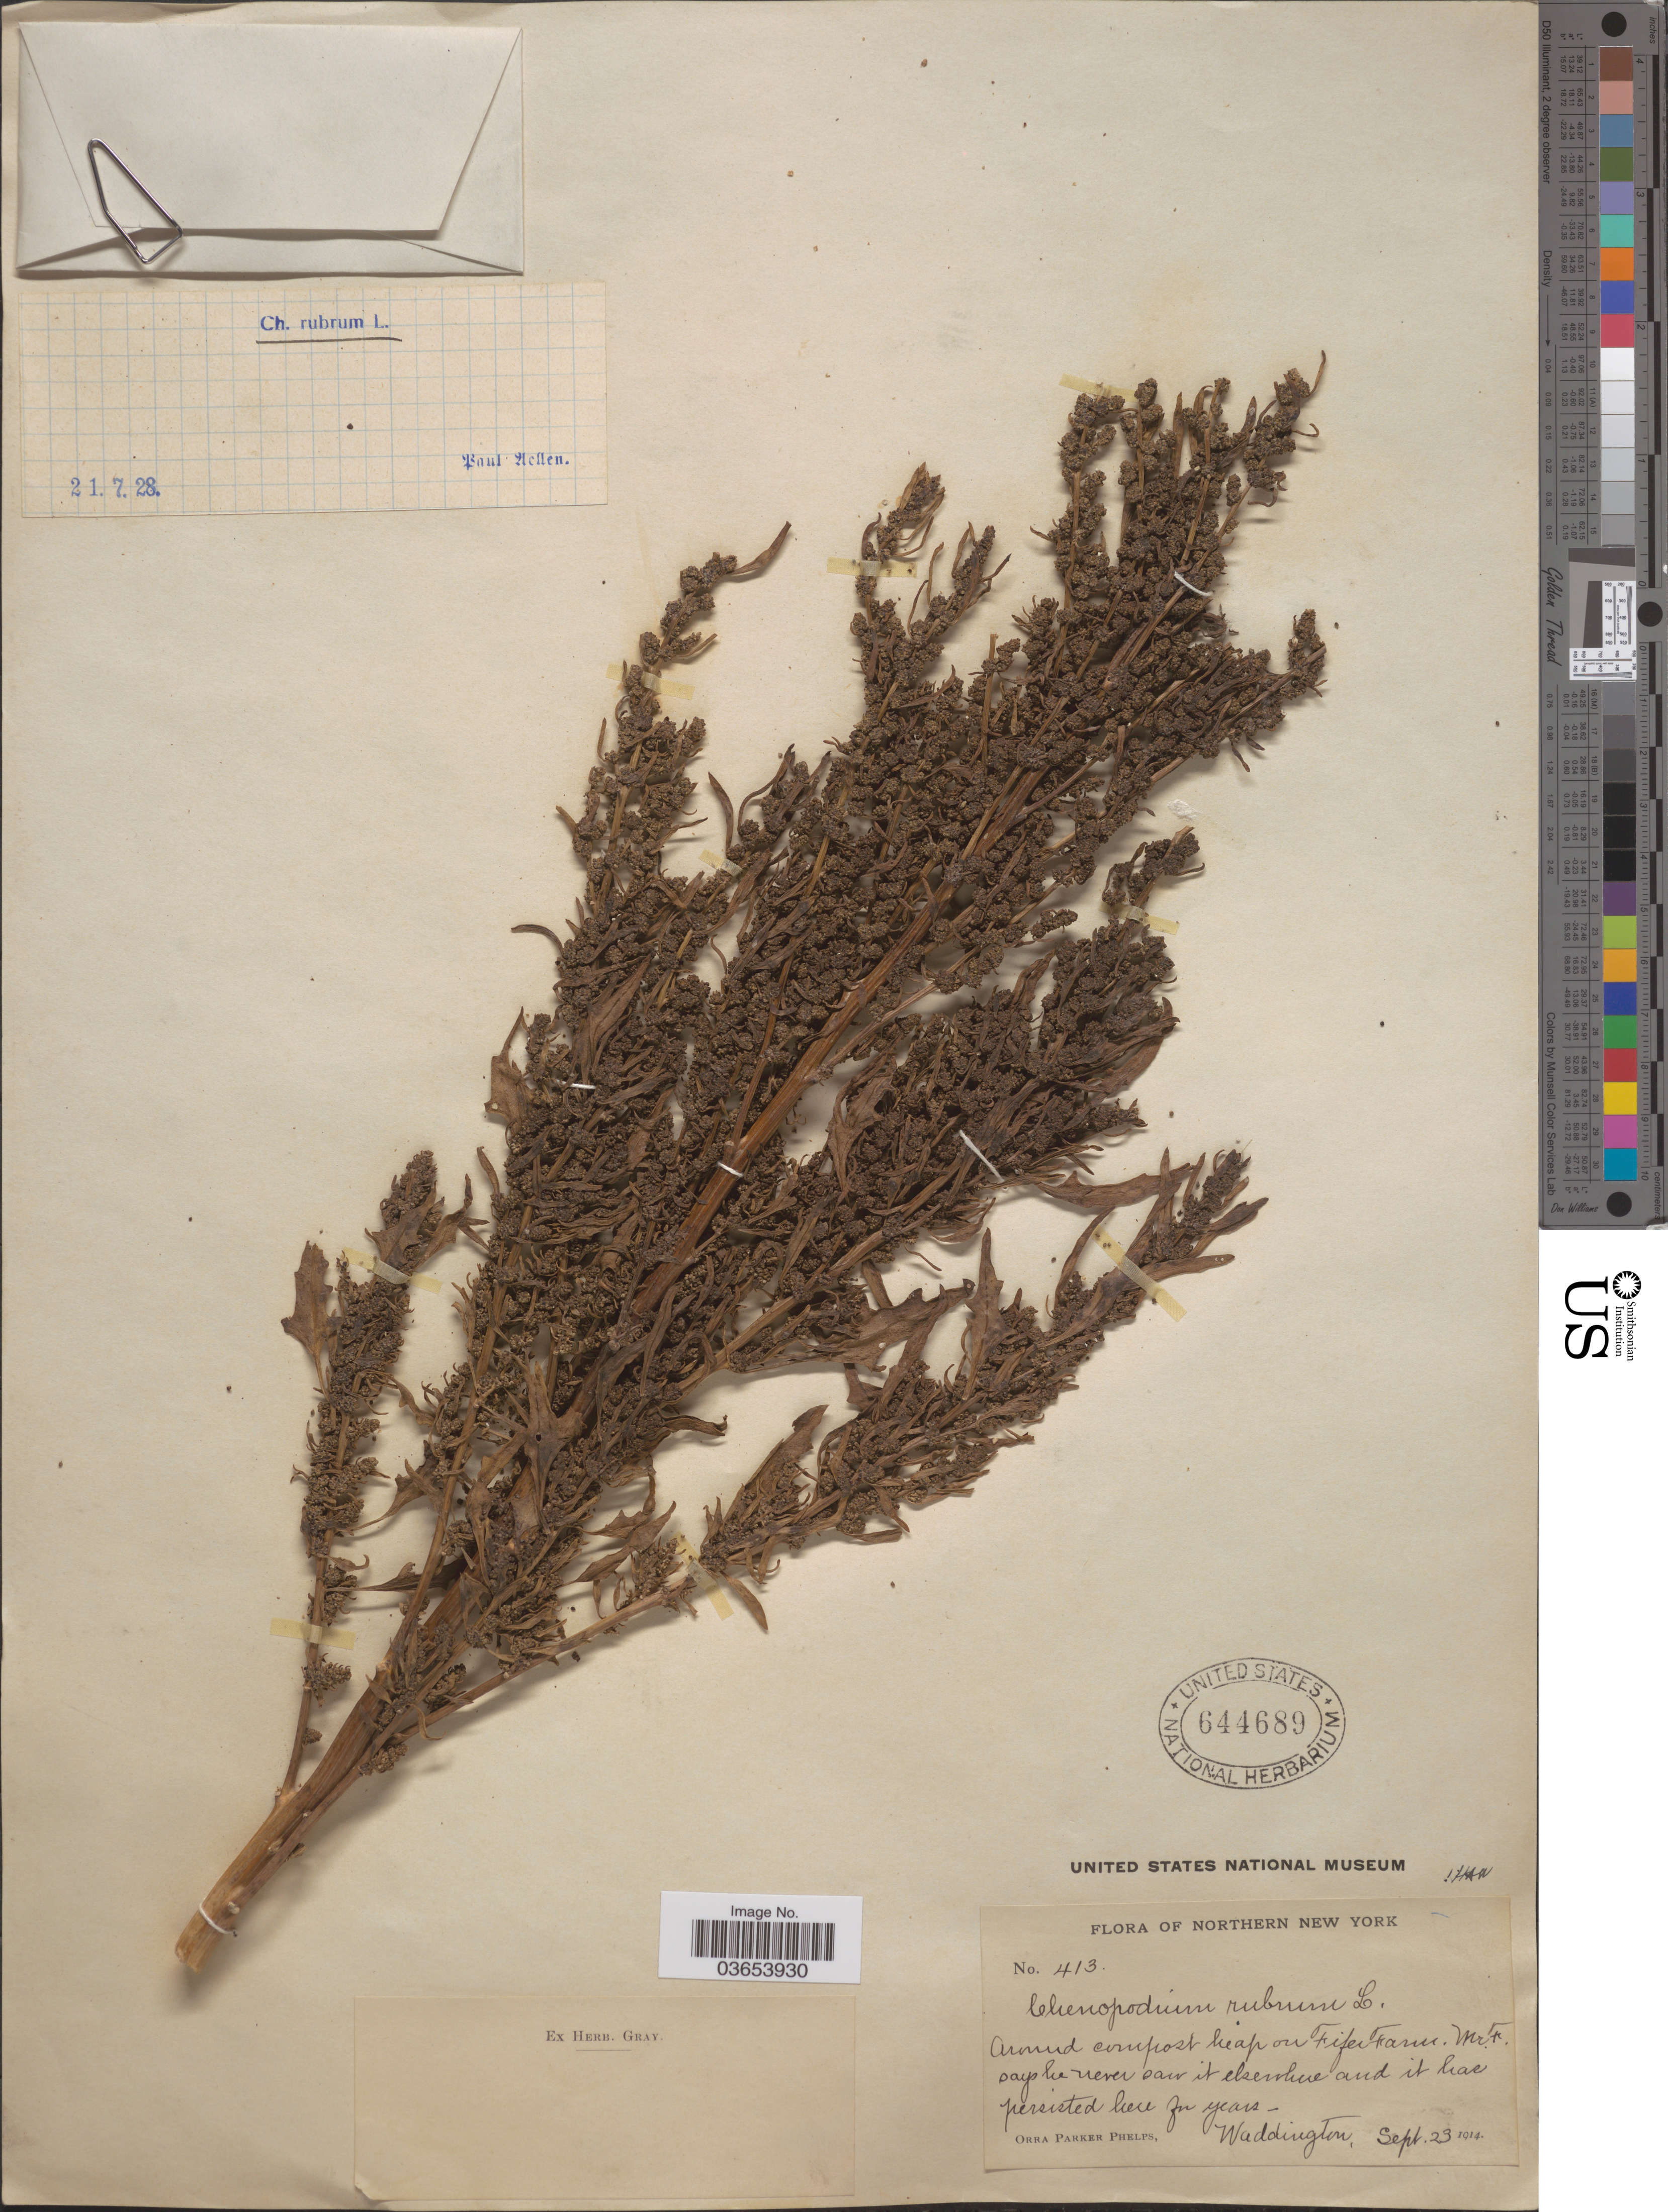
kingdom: Plantae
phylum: Tracheophyta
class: Magnoliopsida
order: Caryophyllales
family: Amaranthaceae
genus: Chenopodium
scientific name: Chenopodium rubrum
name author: L.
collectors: O. P. Phelps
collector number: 413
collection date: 1914-09-23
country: United States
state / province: New York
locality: Northern New York. Around compost heap on Fifer Farm. Waddington.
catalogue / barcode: US 644689